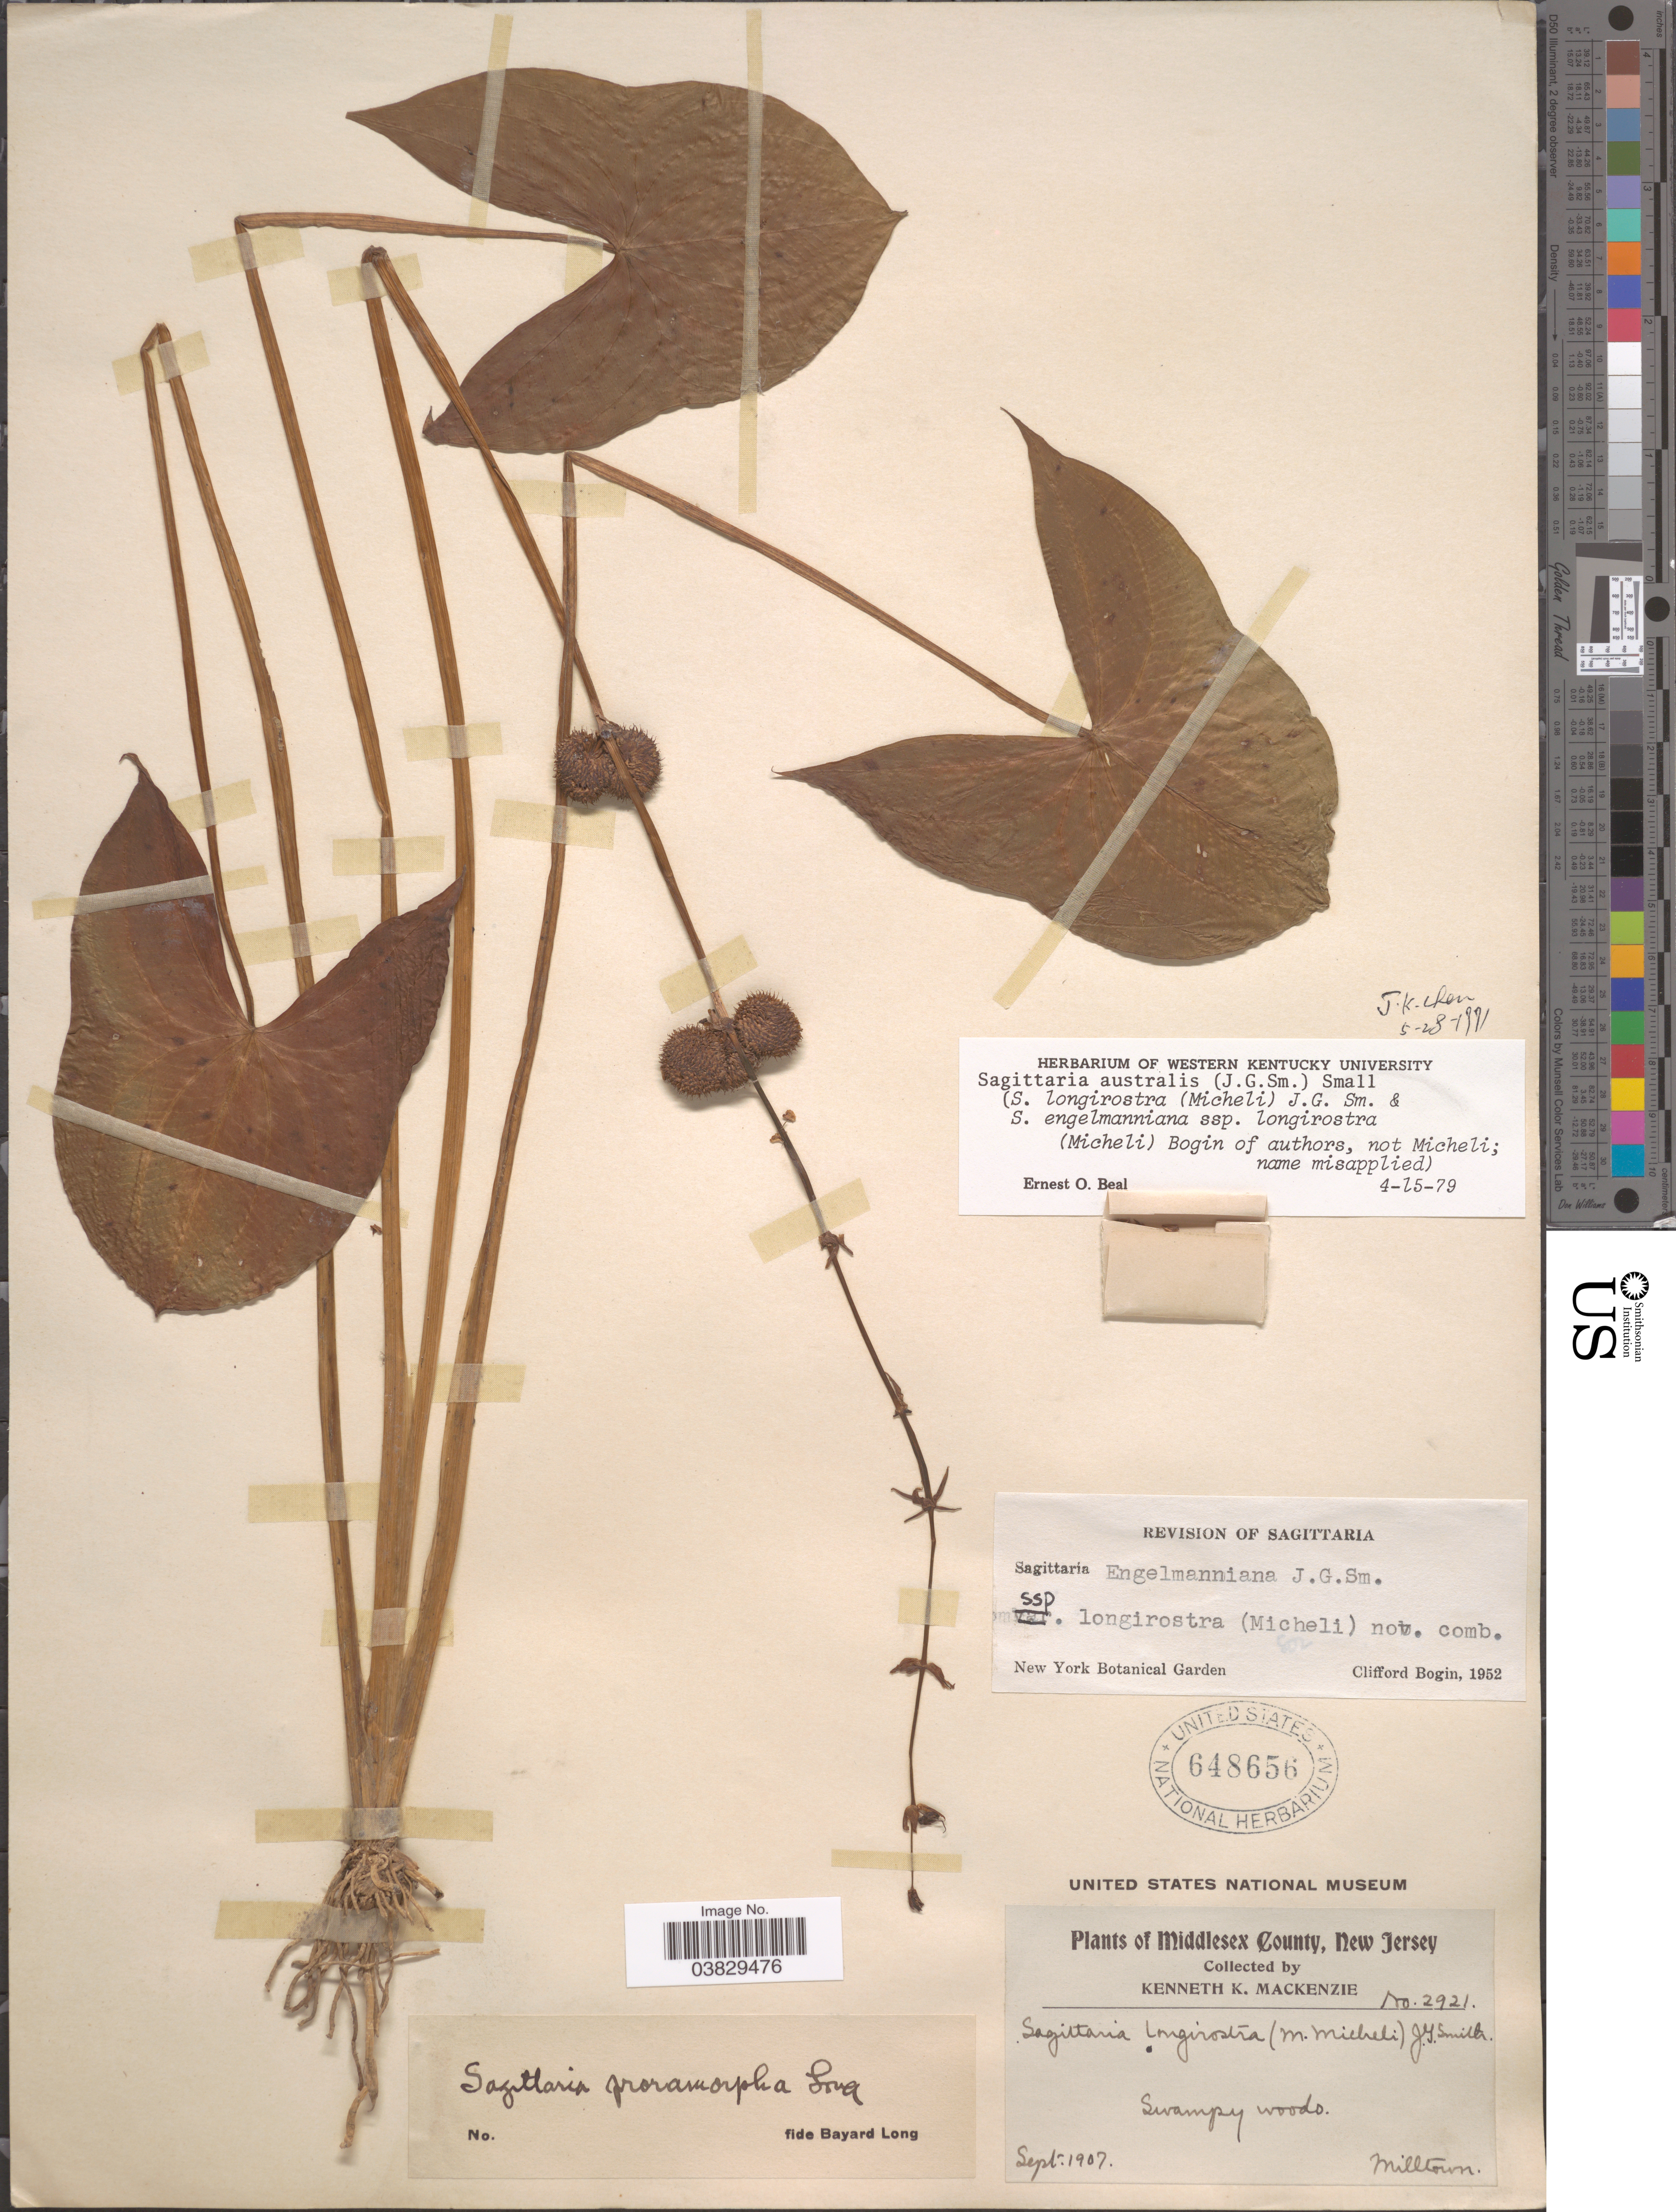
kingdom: Plantae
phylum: Tracheophyta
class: Liliopsida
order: Alismatales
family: Alismataceae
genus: Sagittaria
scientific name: Sagittaria australis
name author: (J.G. Sm. ex C. Mohr) Small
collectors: K. K. Mackenzie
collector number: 2921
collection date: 1907-09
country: United States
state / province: New Jersey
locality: Middlesex County. Milltown.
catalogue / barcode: US 648656